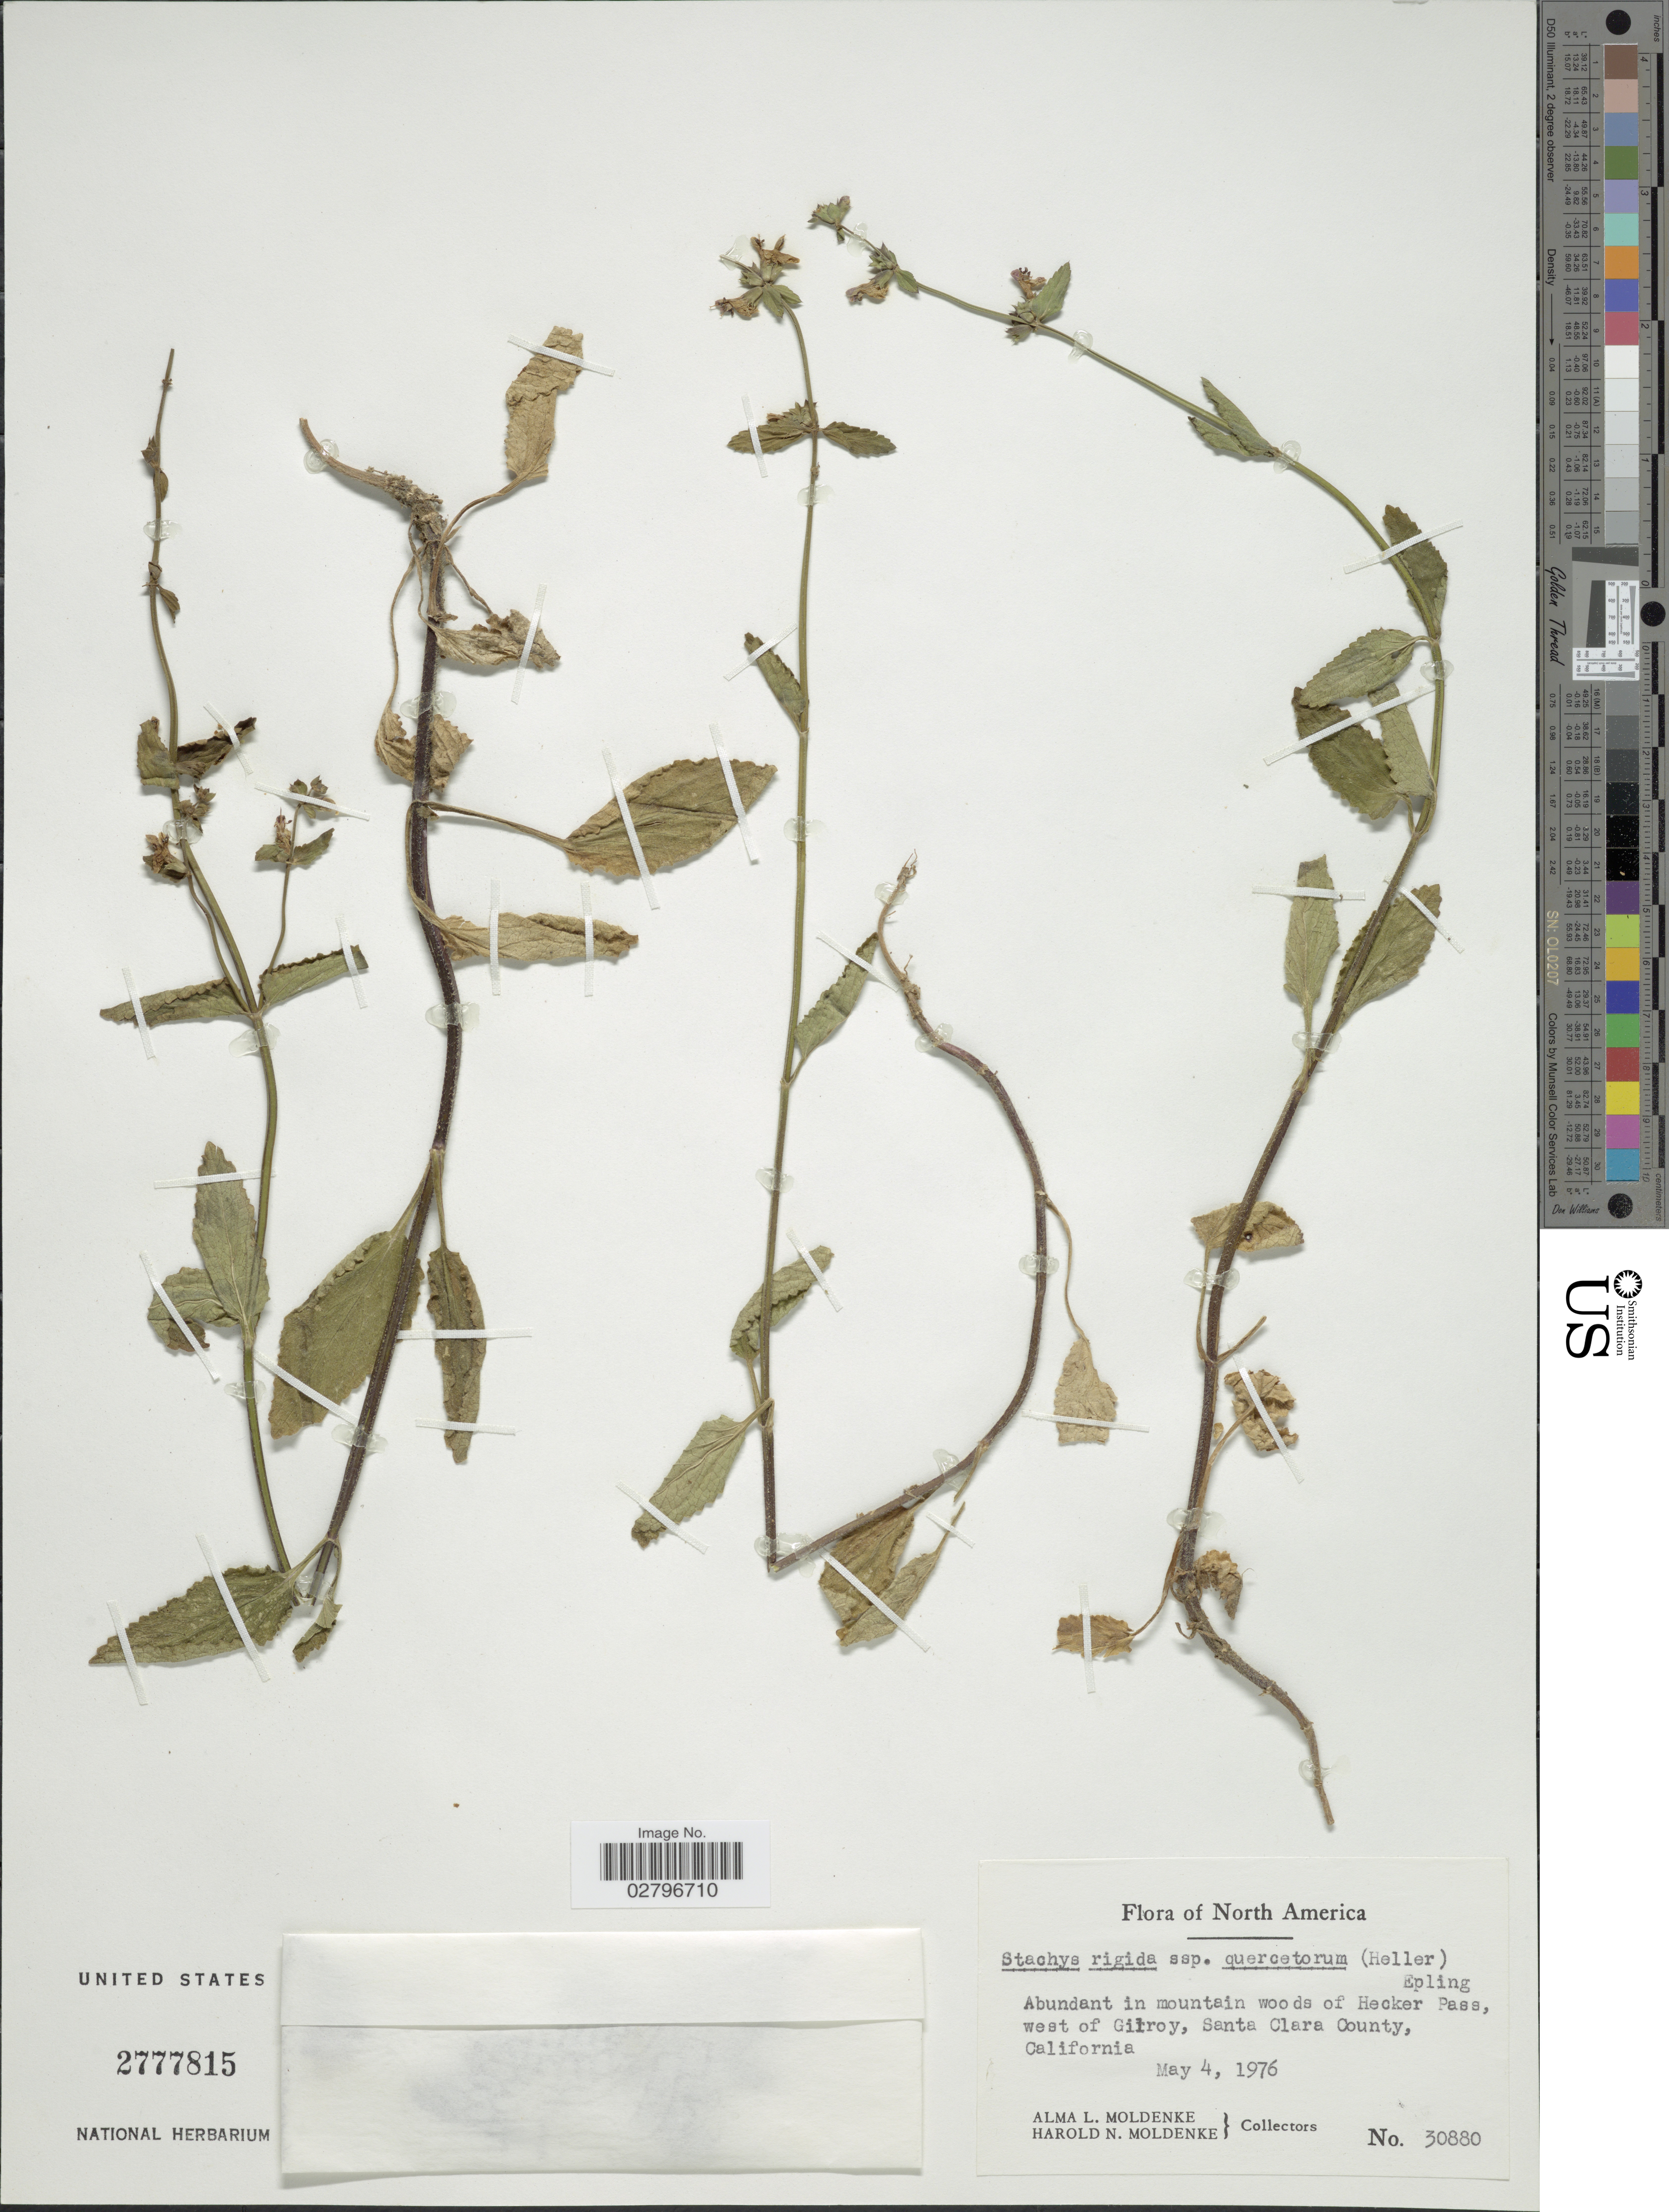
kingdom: Plantae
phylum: Tracheophyta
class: Magnoliopsida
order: Lamiales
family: Lamiaceae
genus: Stachys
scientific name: Stachys rigida subsp. quercetorum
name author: (A. Heller) Epling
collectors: A. L. Moldenke & H. N. Moldenke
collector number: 30880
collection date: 1976-05-04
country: United States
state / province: California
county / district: Santa Clara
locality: Abundant in mountain woods of Hecker Pass, west of Gilroy, Santa Clara County.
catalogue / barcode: US 2777815